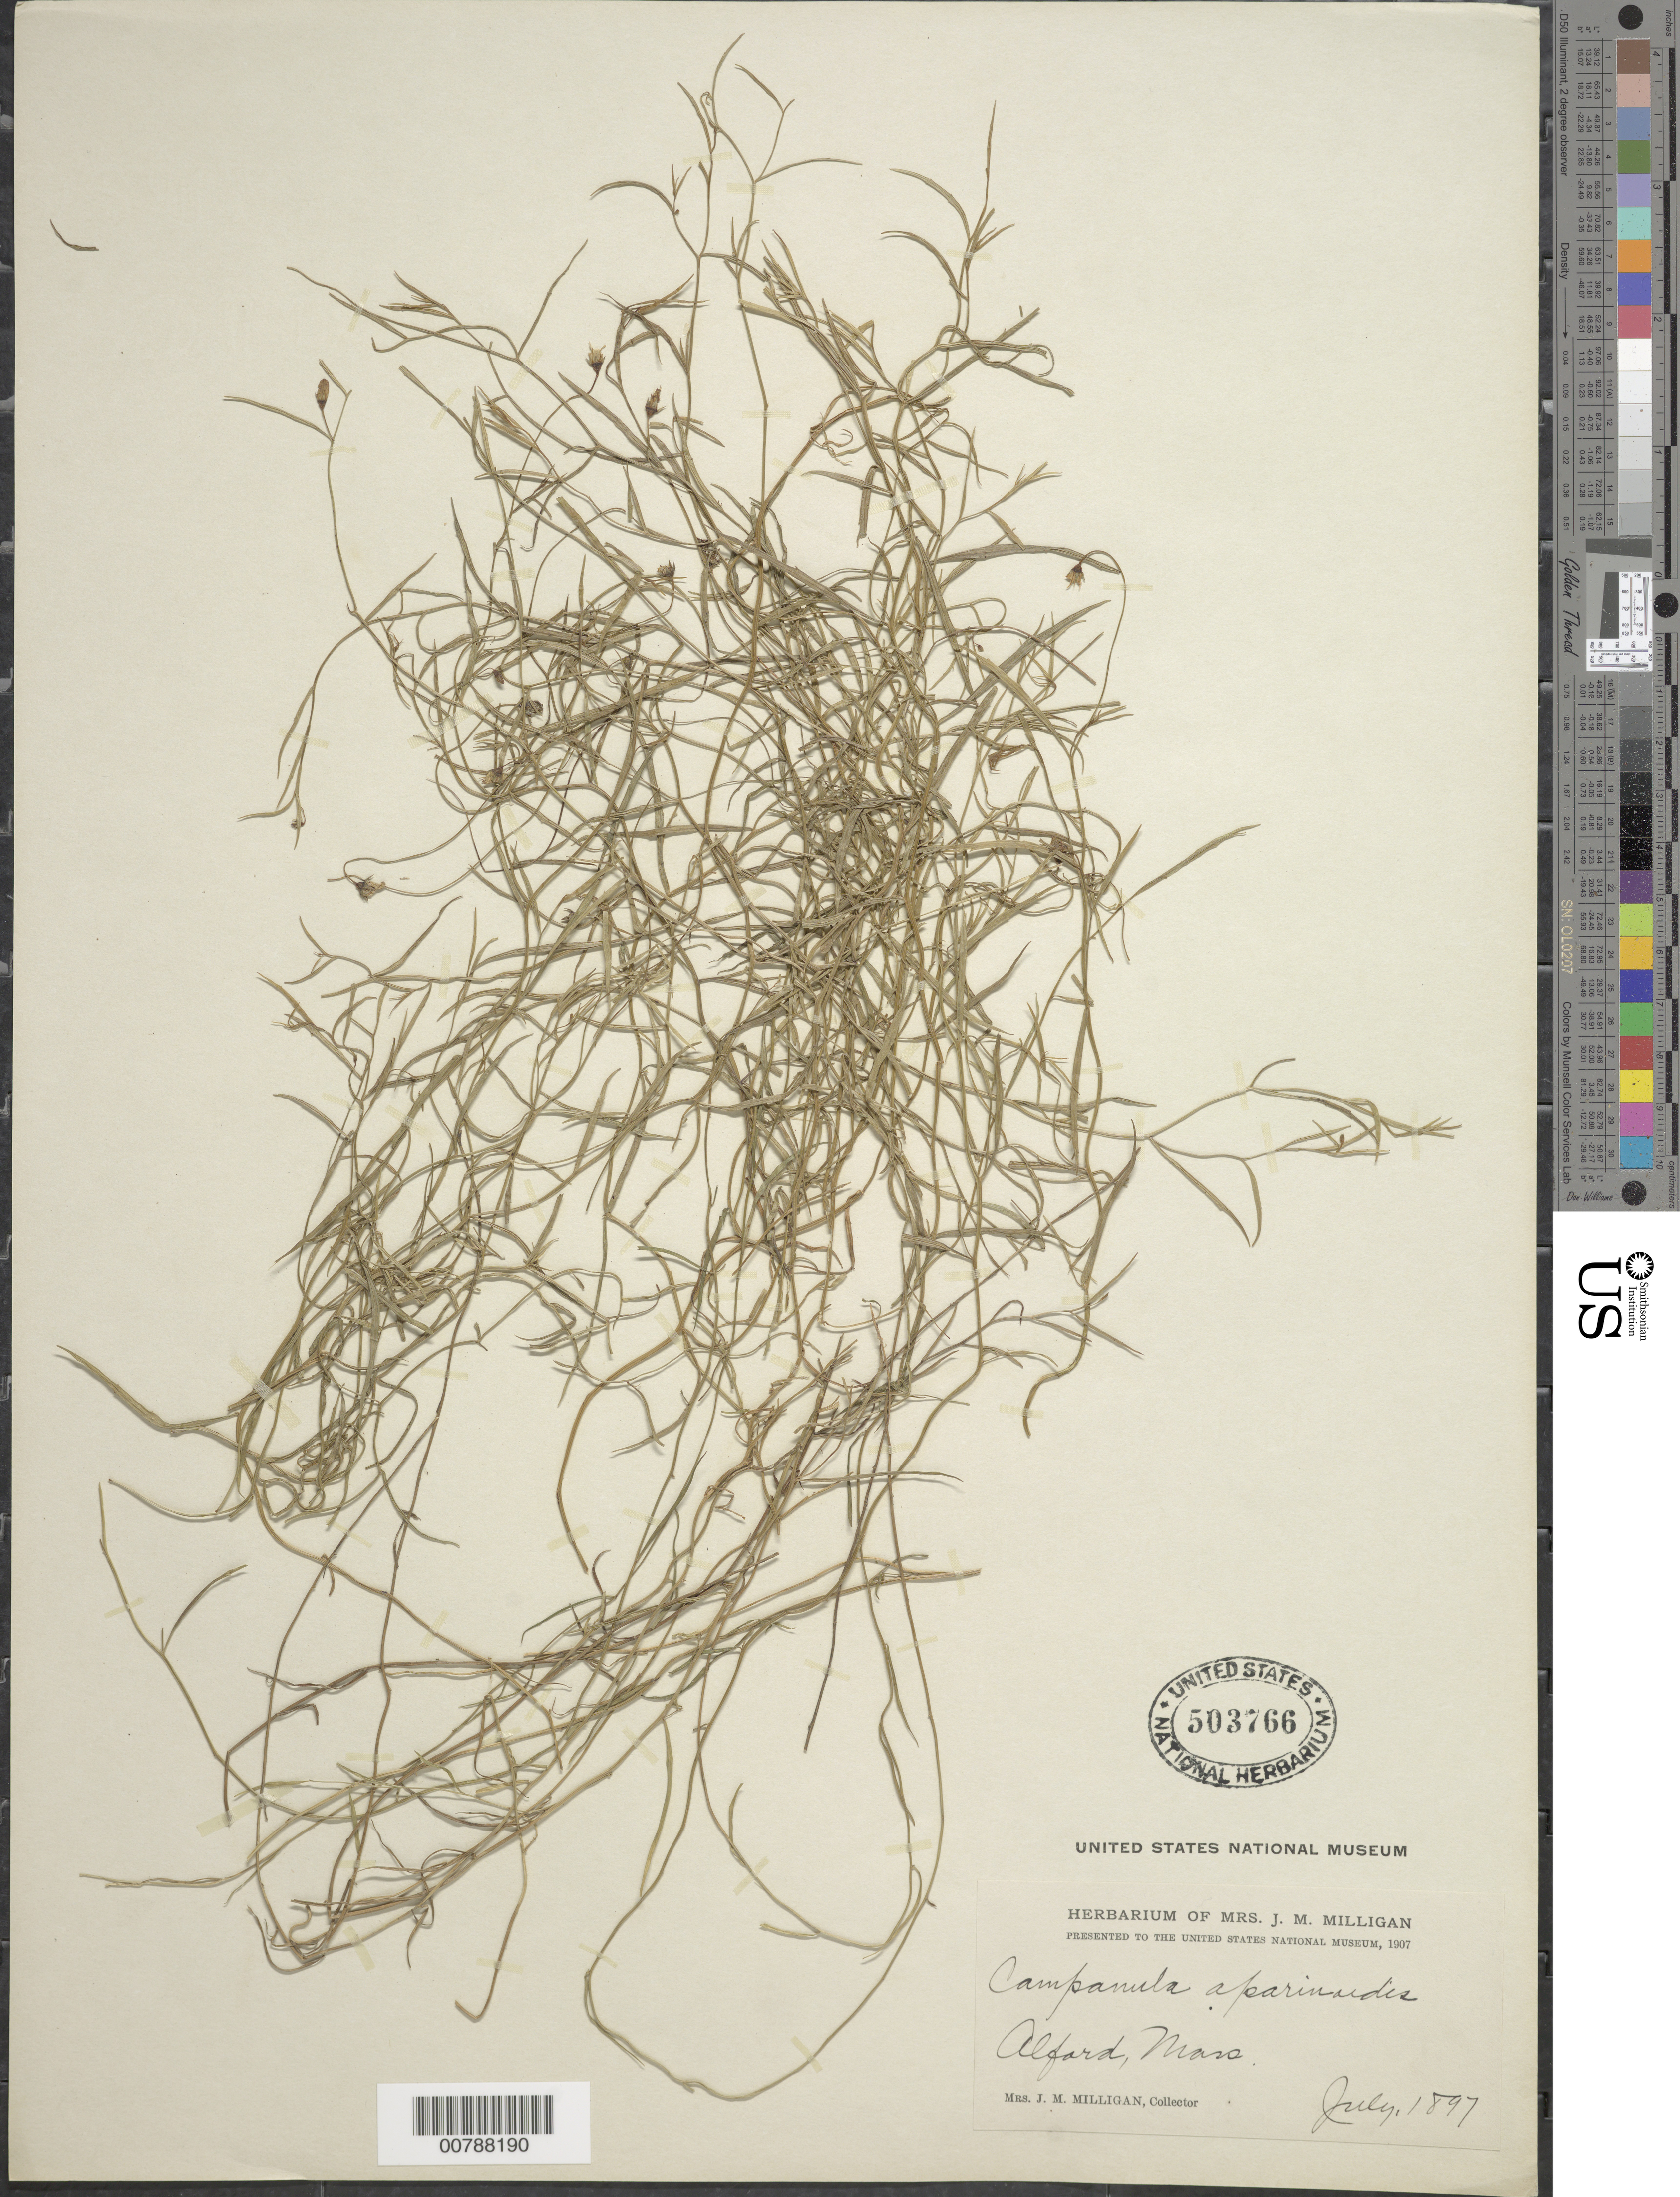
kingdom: Plantae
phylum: Tracheophyta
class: Magnoliopsida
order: Asterales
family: Campanulaceae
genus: Campanula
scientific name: Campanula aparinoides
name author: Pursh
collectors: J. M. Milligan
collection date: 1897-07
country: United States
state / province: Massachusetts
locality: Alford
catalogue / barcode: US 503766